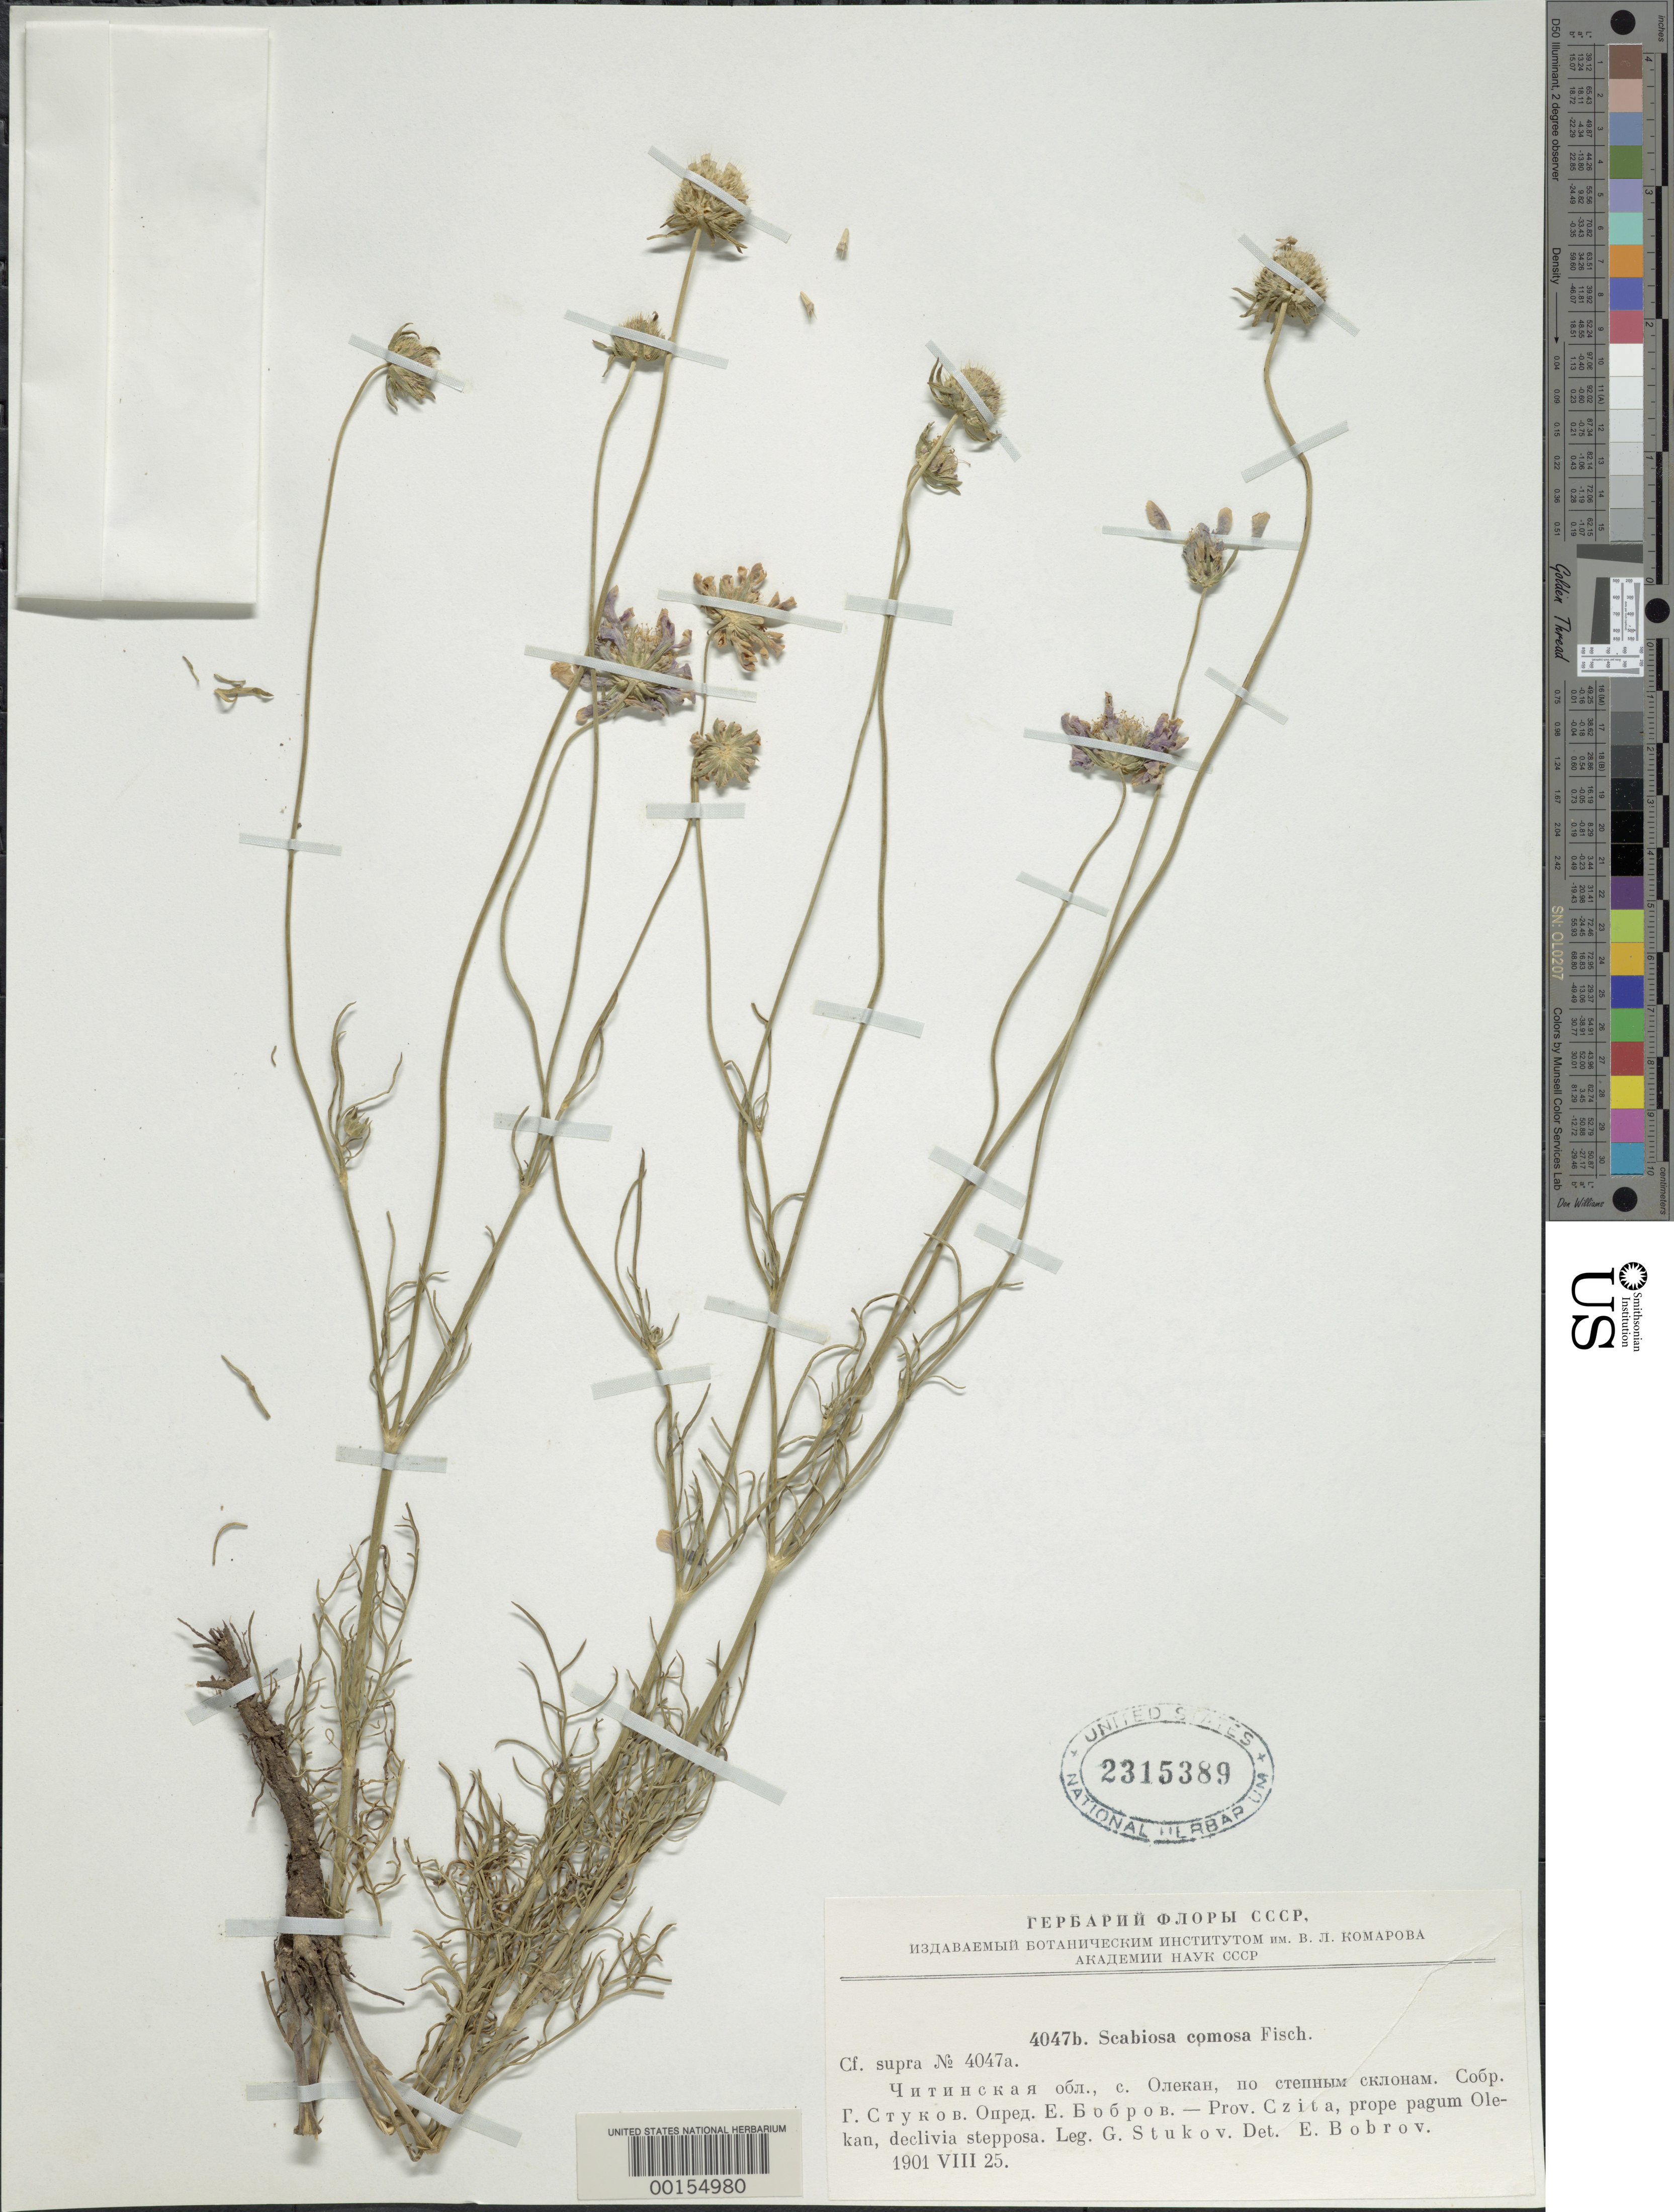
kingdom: Plantae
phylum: Tracheophyta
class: Magnoliopsida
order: Dipsacales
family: Caprifoliaceae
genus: Scabiosa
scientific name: Scabiosa comosa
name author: Fisch.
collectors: G. Stukov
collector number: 4047b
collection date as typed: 25 Aug 1901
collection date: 1901-08-25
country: Russian Federation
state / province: Zabaykalsky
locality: Czita (Chita), near Olekan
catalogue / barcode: US 2315389